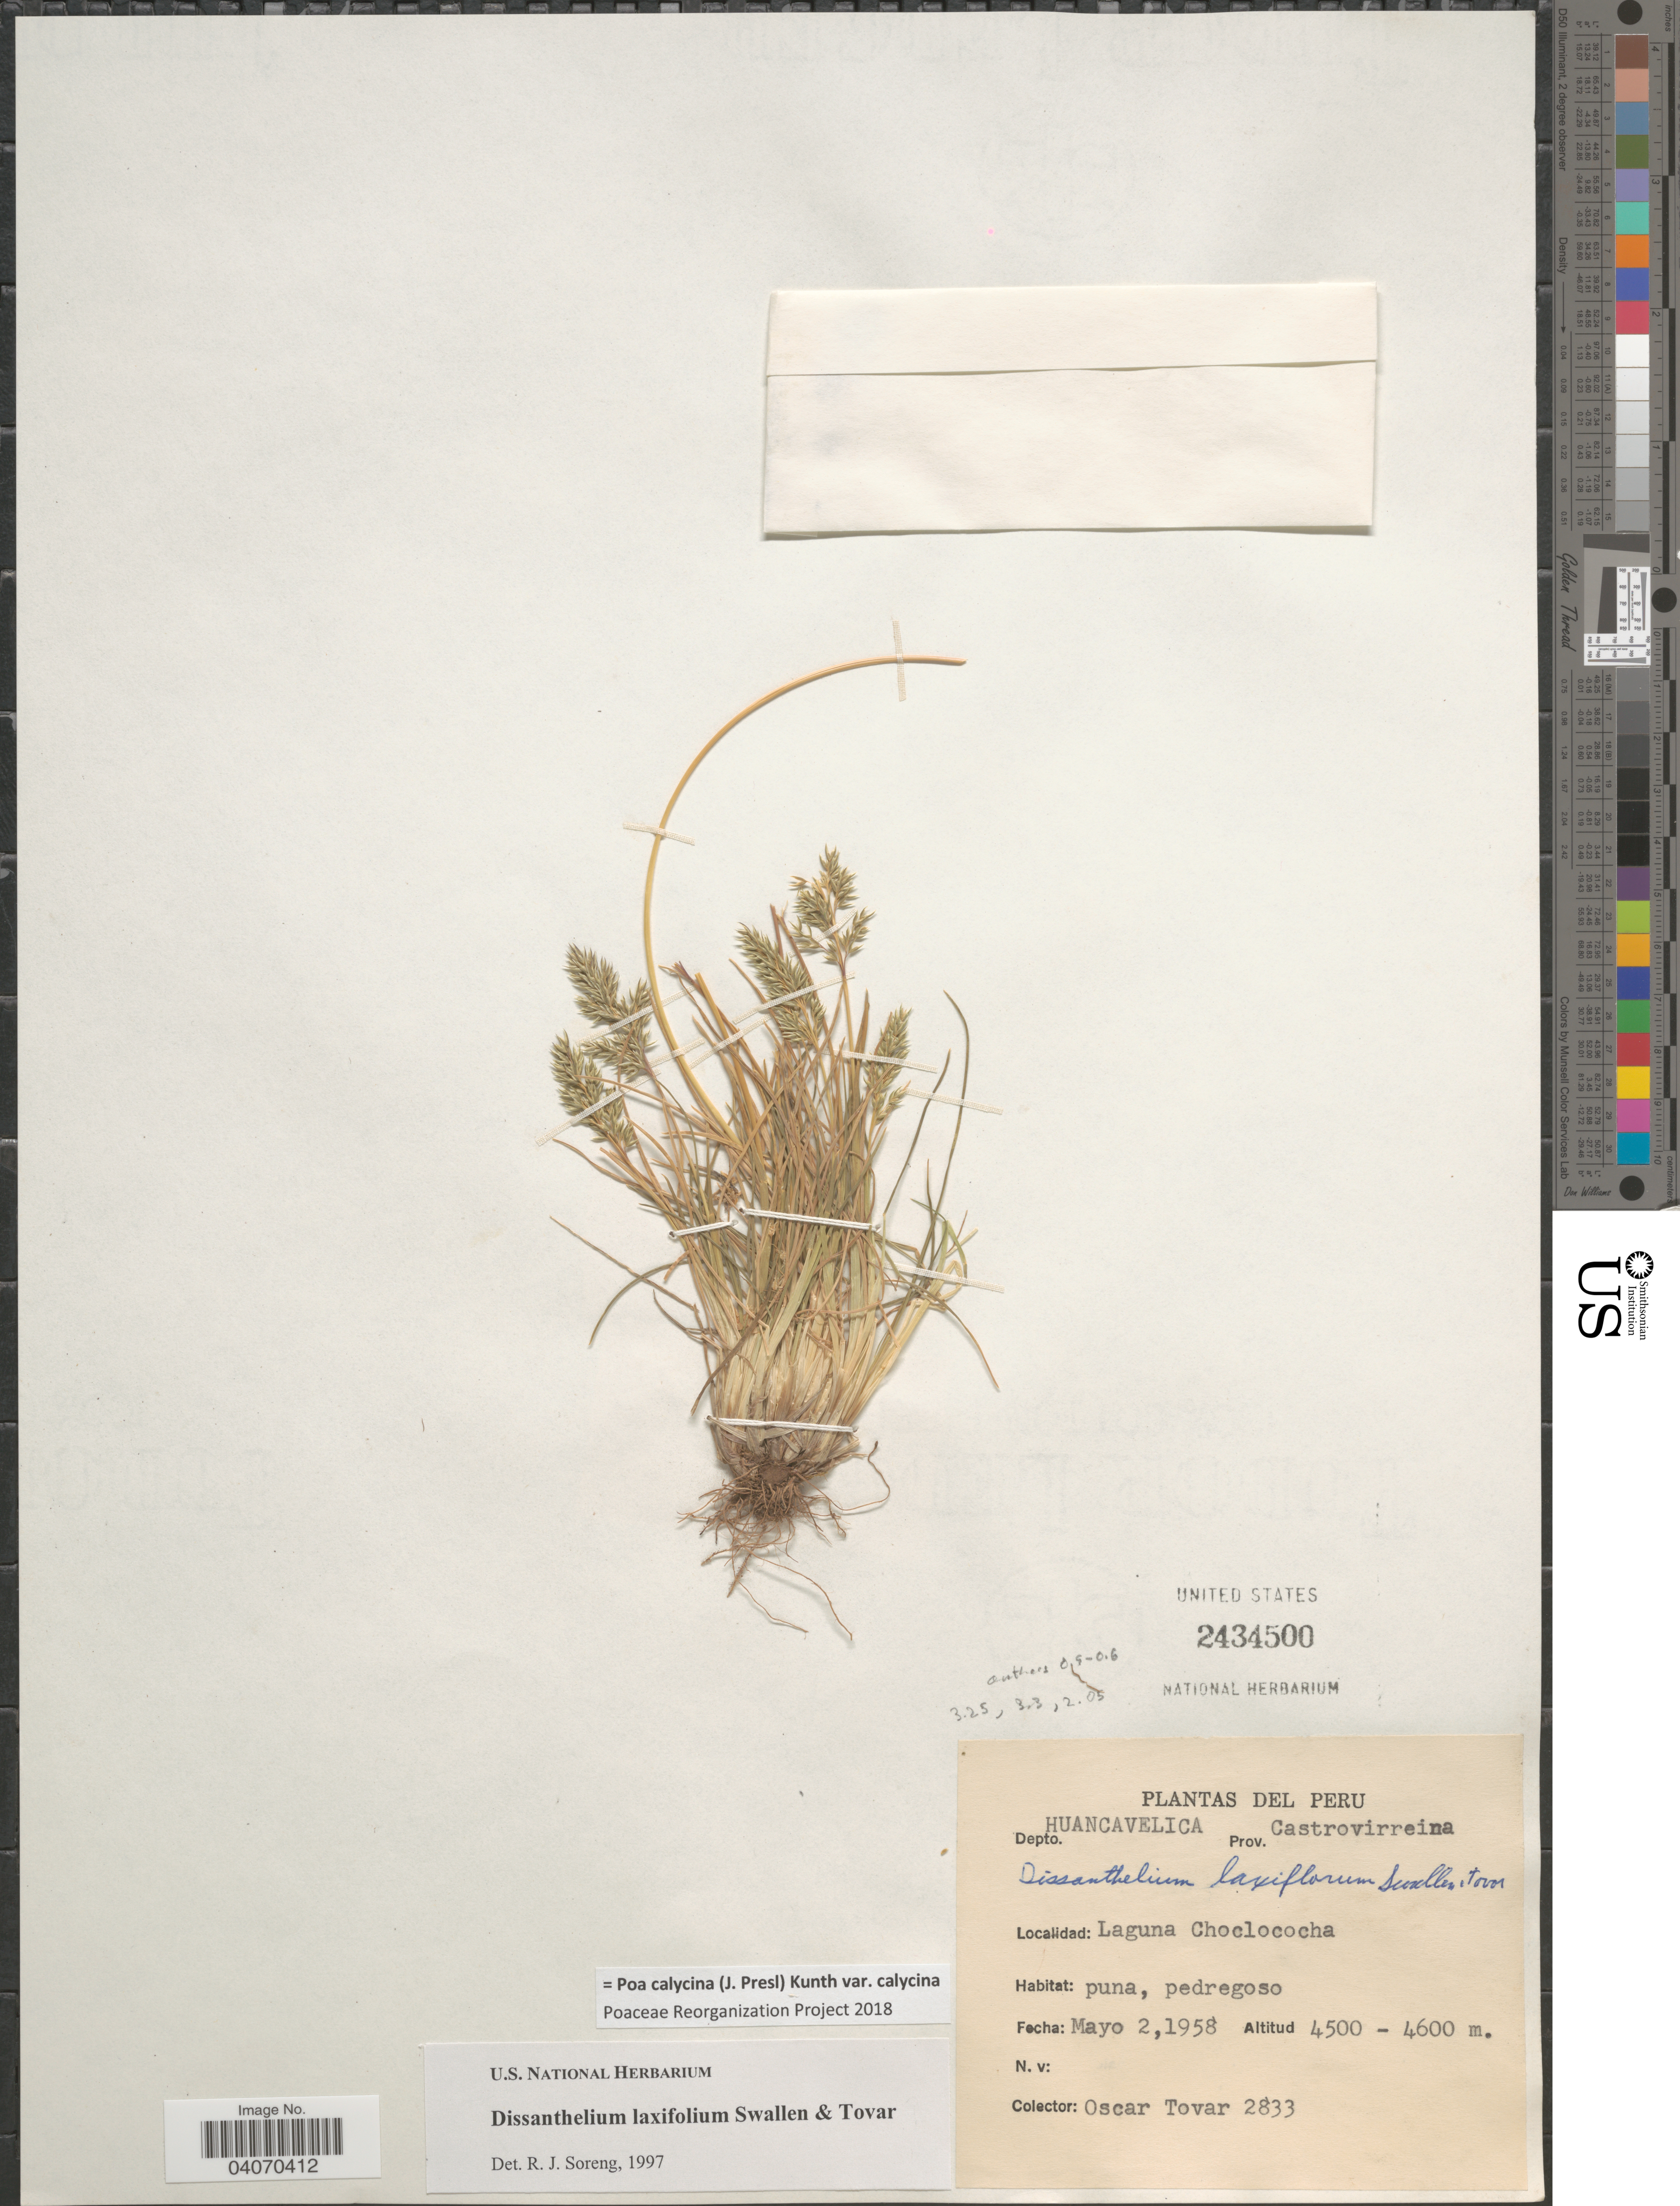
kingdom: Plantae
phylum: Tracheophyta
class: Liliopsida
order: Poales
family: Poaceae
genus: Poa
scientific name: Poa calycina var. calycina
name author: (J. Presl) Kunth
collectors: Ó. Tovar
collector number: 2833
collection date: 1958-05-02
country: Peru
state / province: Huancavelica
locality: Depto. Huancavelica. Prov. Castrovirreina. Laguna Choclococha.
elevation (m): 4500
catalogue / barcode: US 2434500